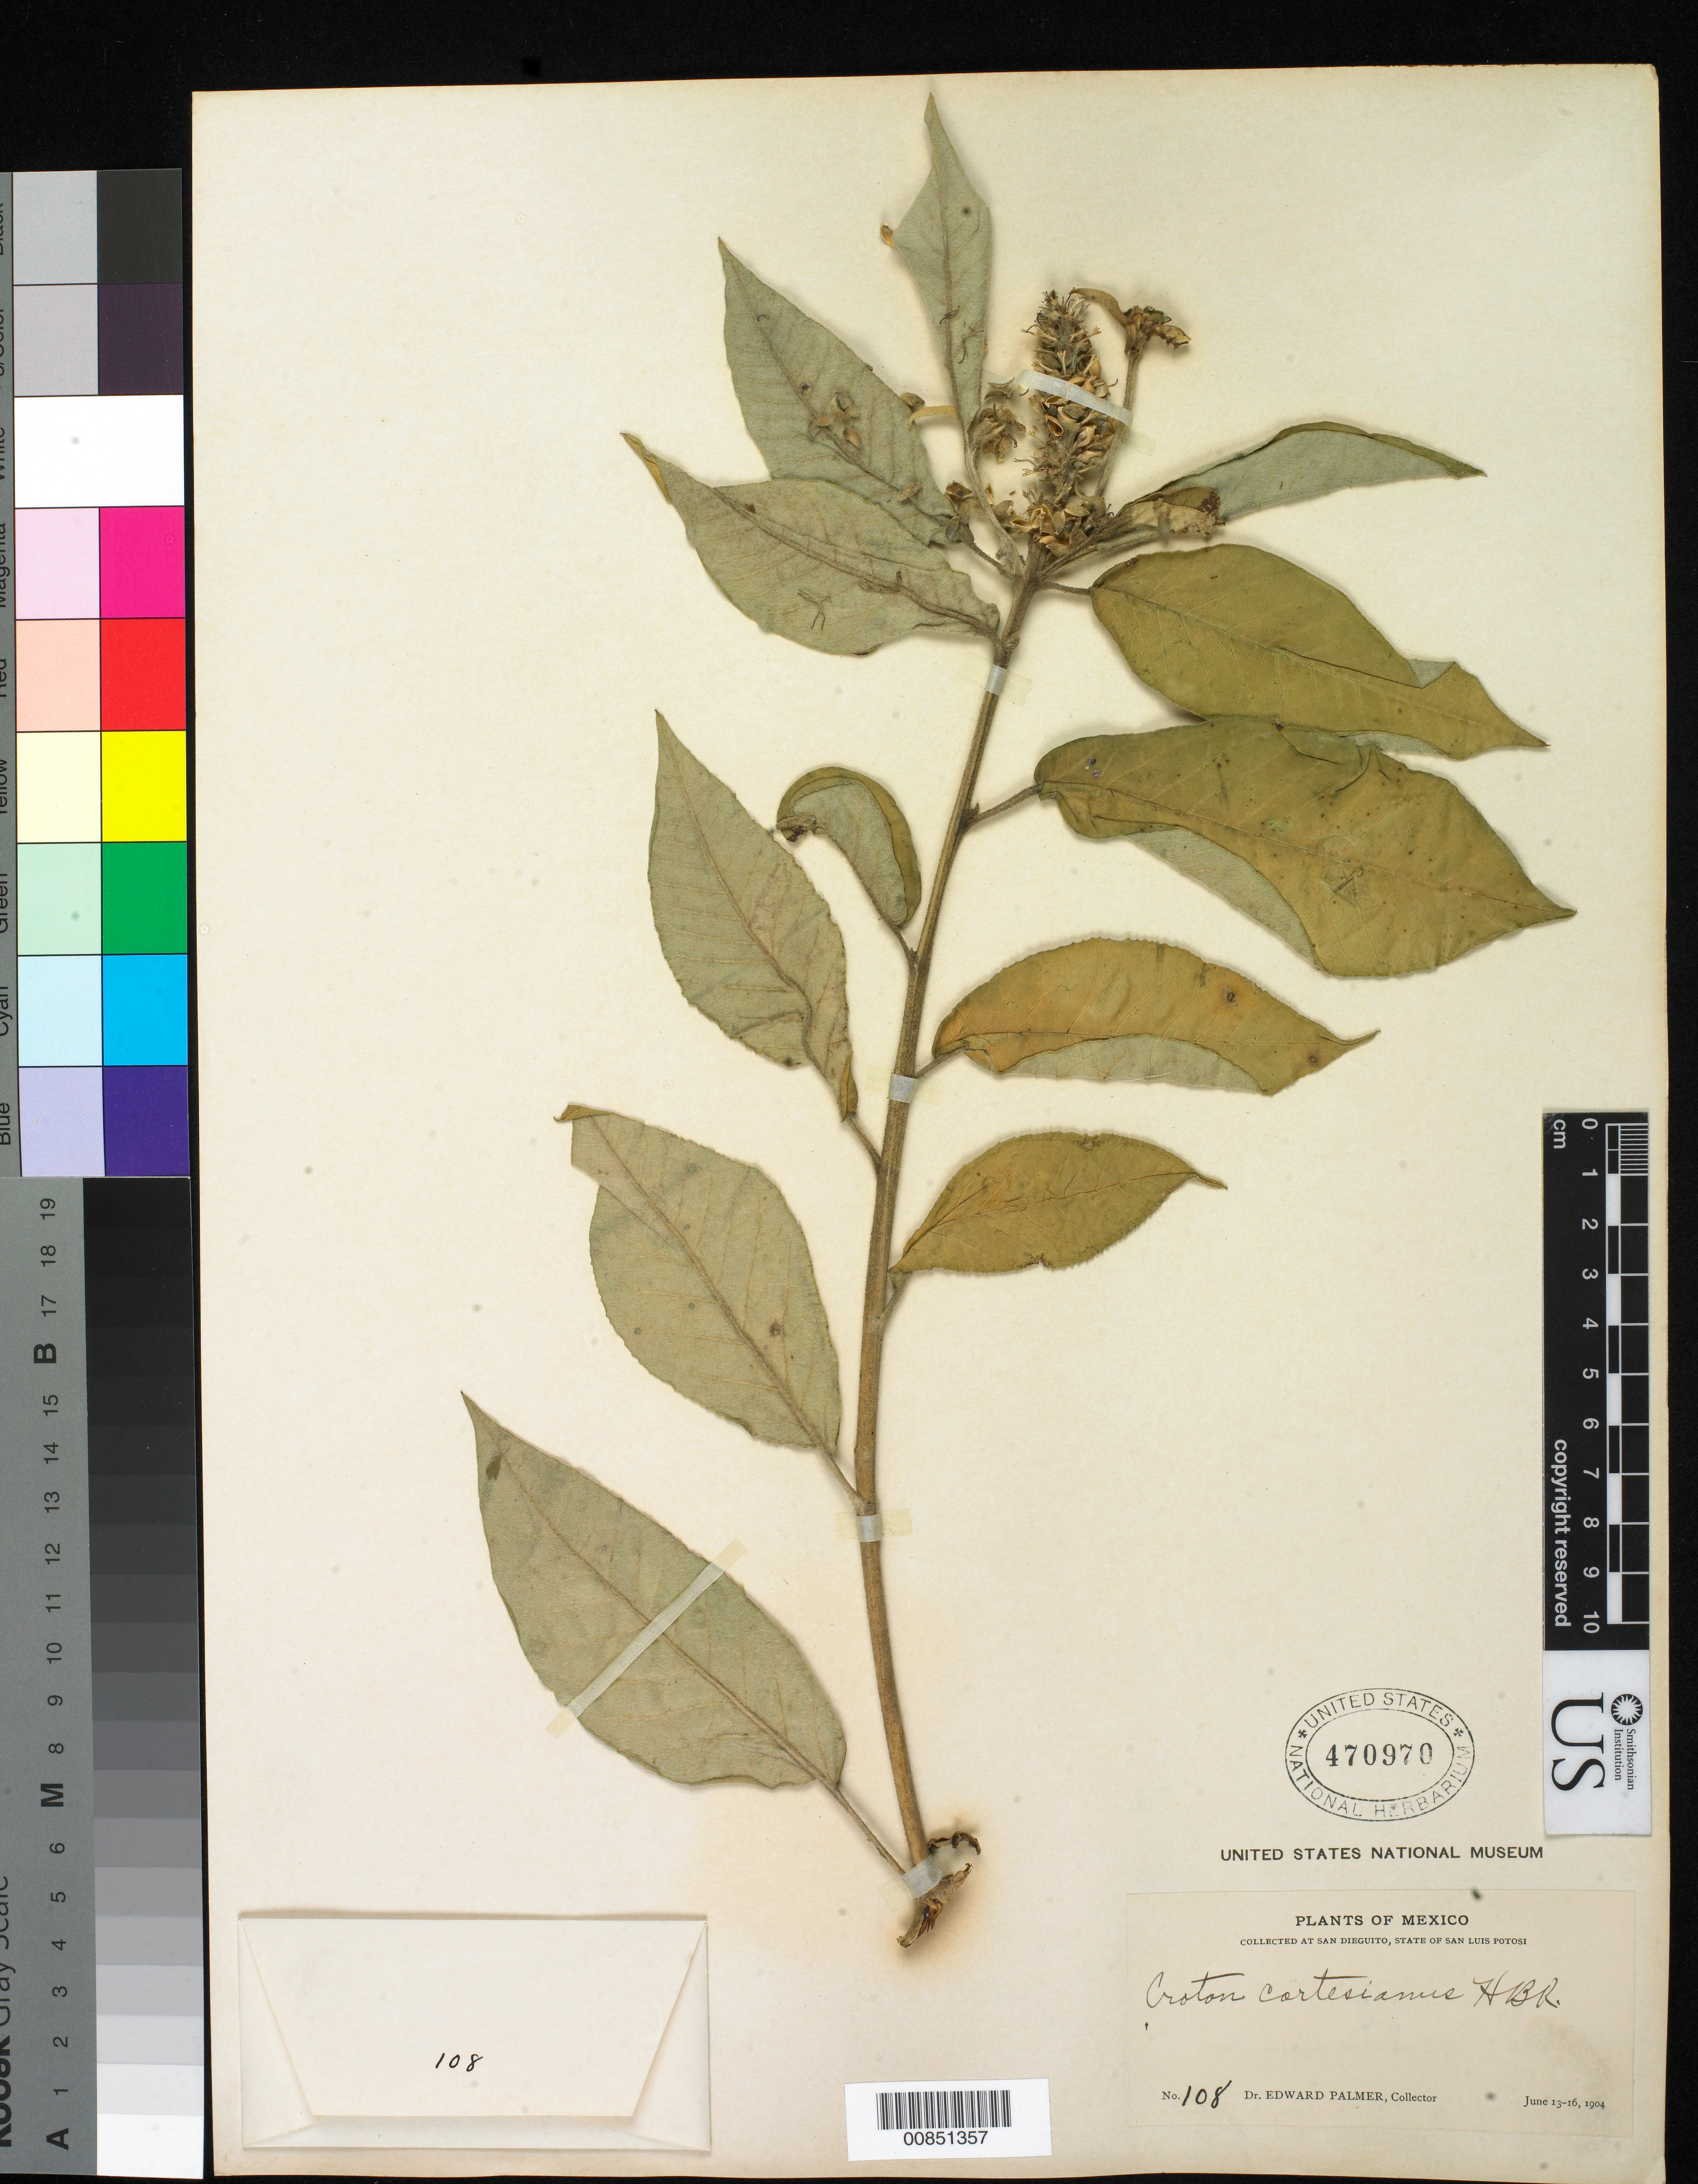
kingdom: Plantae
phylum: Tracheophyta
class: Magnoliopsida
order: Malpighiales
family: Euphorbiaceae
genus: Croton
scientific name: Croton cortesianus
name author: Kunth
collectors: E. Palmer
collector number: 108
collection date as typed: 13 Jun 1904 to 16 Jun 1904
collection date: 1904-06-13/1904-06-16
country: Mexico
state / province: San Luis Potosí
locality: San Dieguito, San Luis Potosí.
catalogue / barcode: US 470970